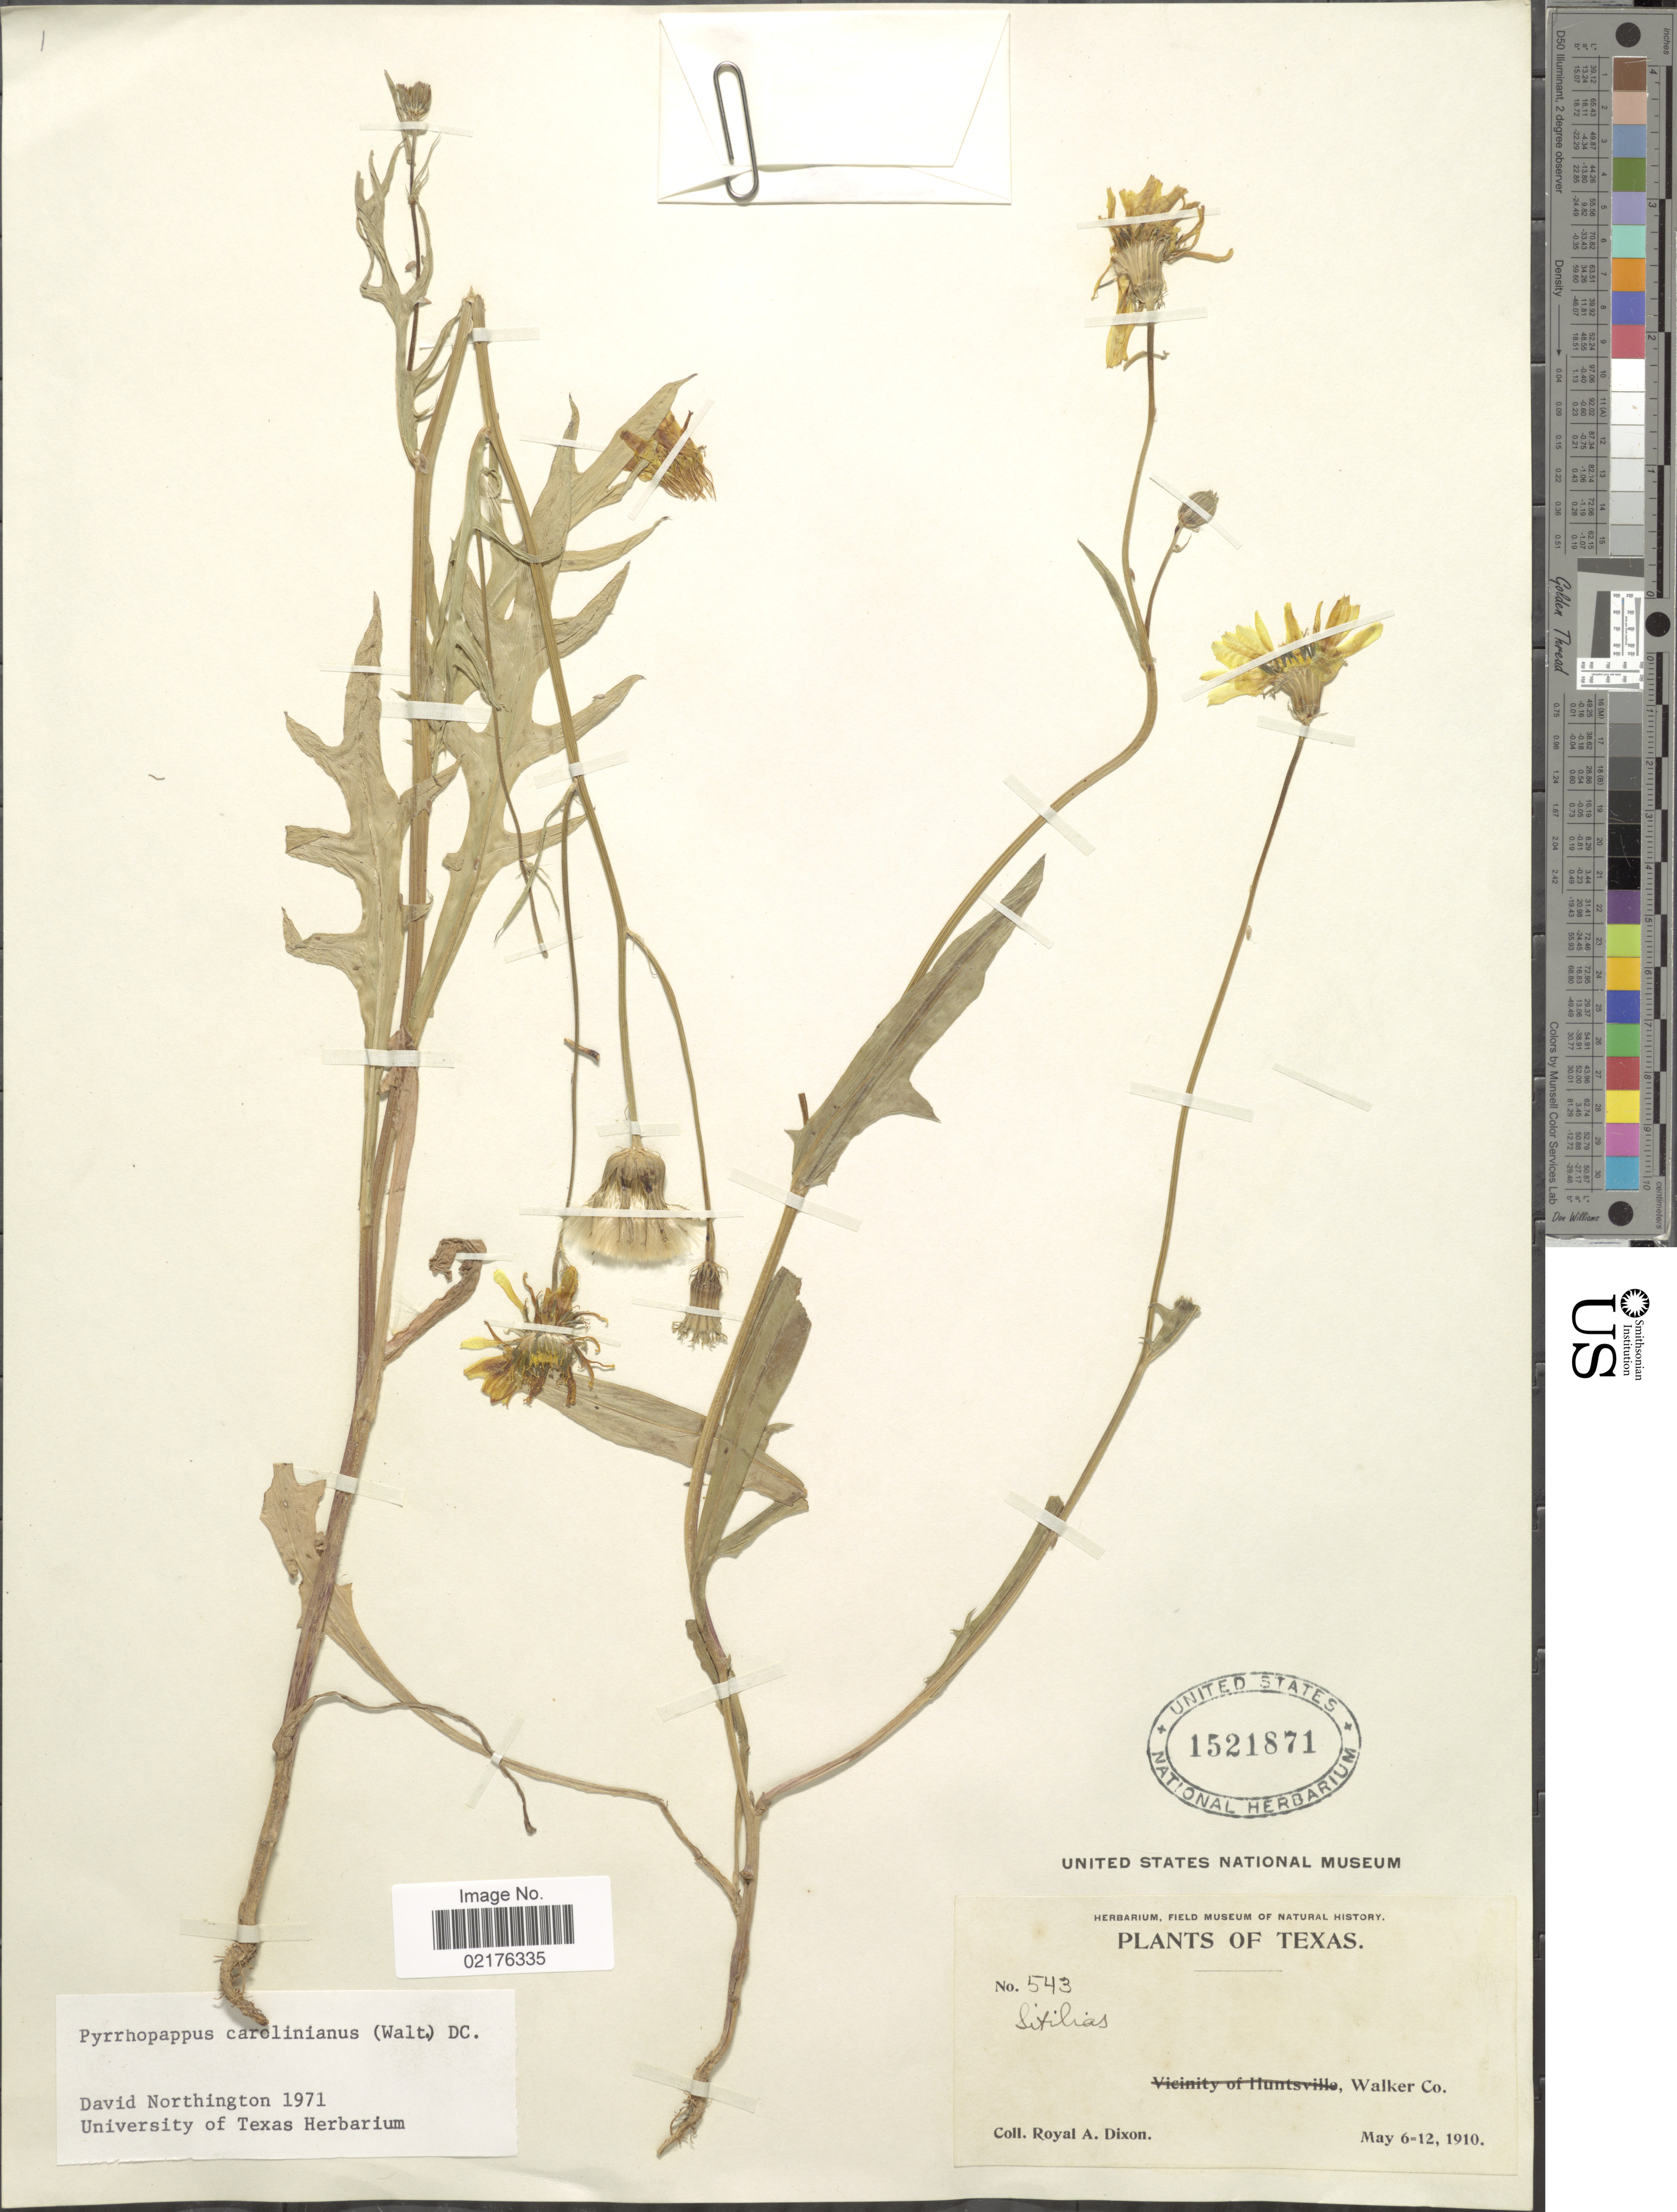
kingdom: Plantae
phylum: Tracheophyta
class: Magnoliopsida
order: Asterales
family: Asteraceae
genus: Pyrrhopappus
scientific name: Pyrrhopappus carolinianus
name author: (Walter) DC.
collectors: R. A. Dixon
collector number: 543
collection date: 1910-05-06/1910-05-12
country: United States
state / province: Texas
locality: Walker Co., Texas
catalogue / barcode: US 1521871